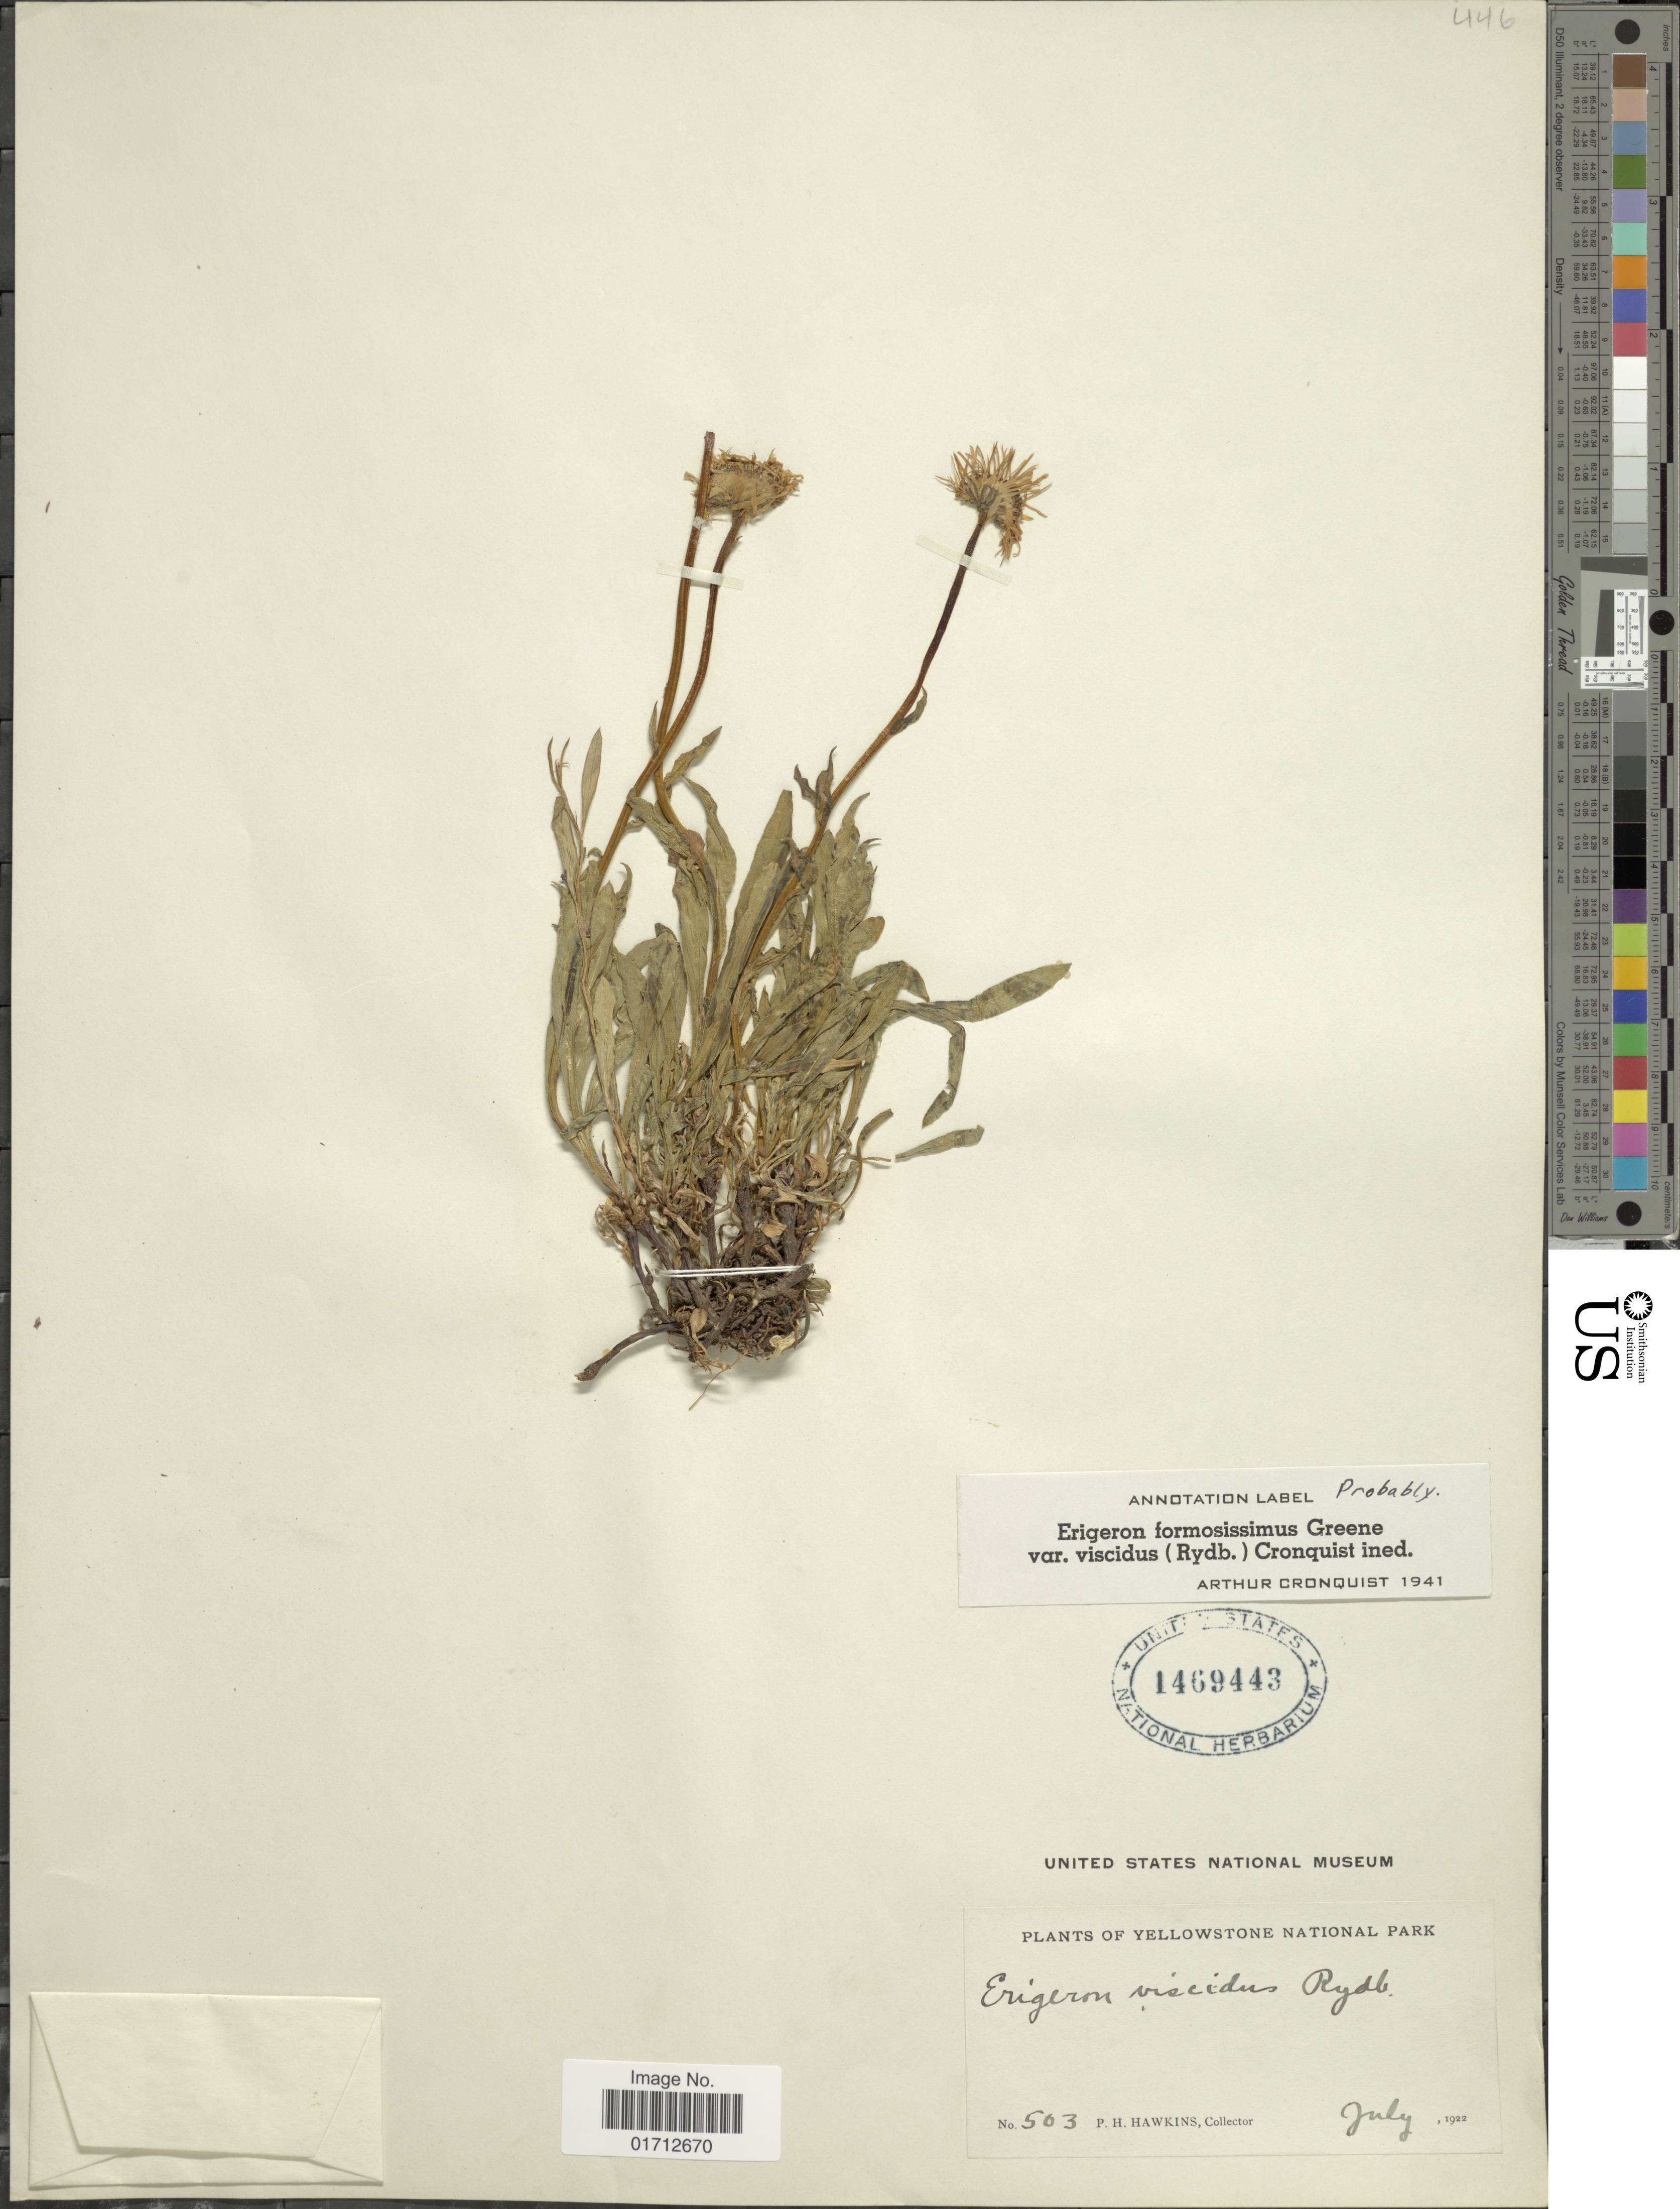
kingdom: Plantae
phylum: Tracheophyta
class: Magnoliopsida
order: Asterales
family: Asteraceae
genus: Erigeron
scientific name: Erigeron formosissimus var. viscidus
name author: (Rydb.) Cronq.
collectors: P. Hawkins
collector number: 563*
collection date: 1922-07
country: United States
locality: Yellowstone National Park.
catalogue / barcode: US 1469443